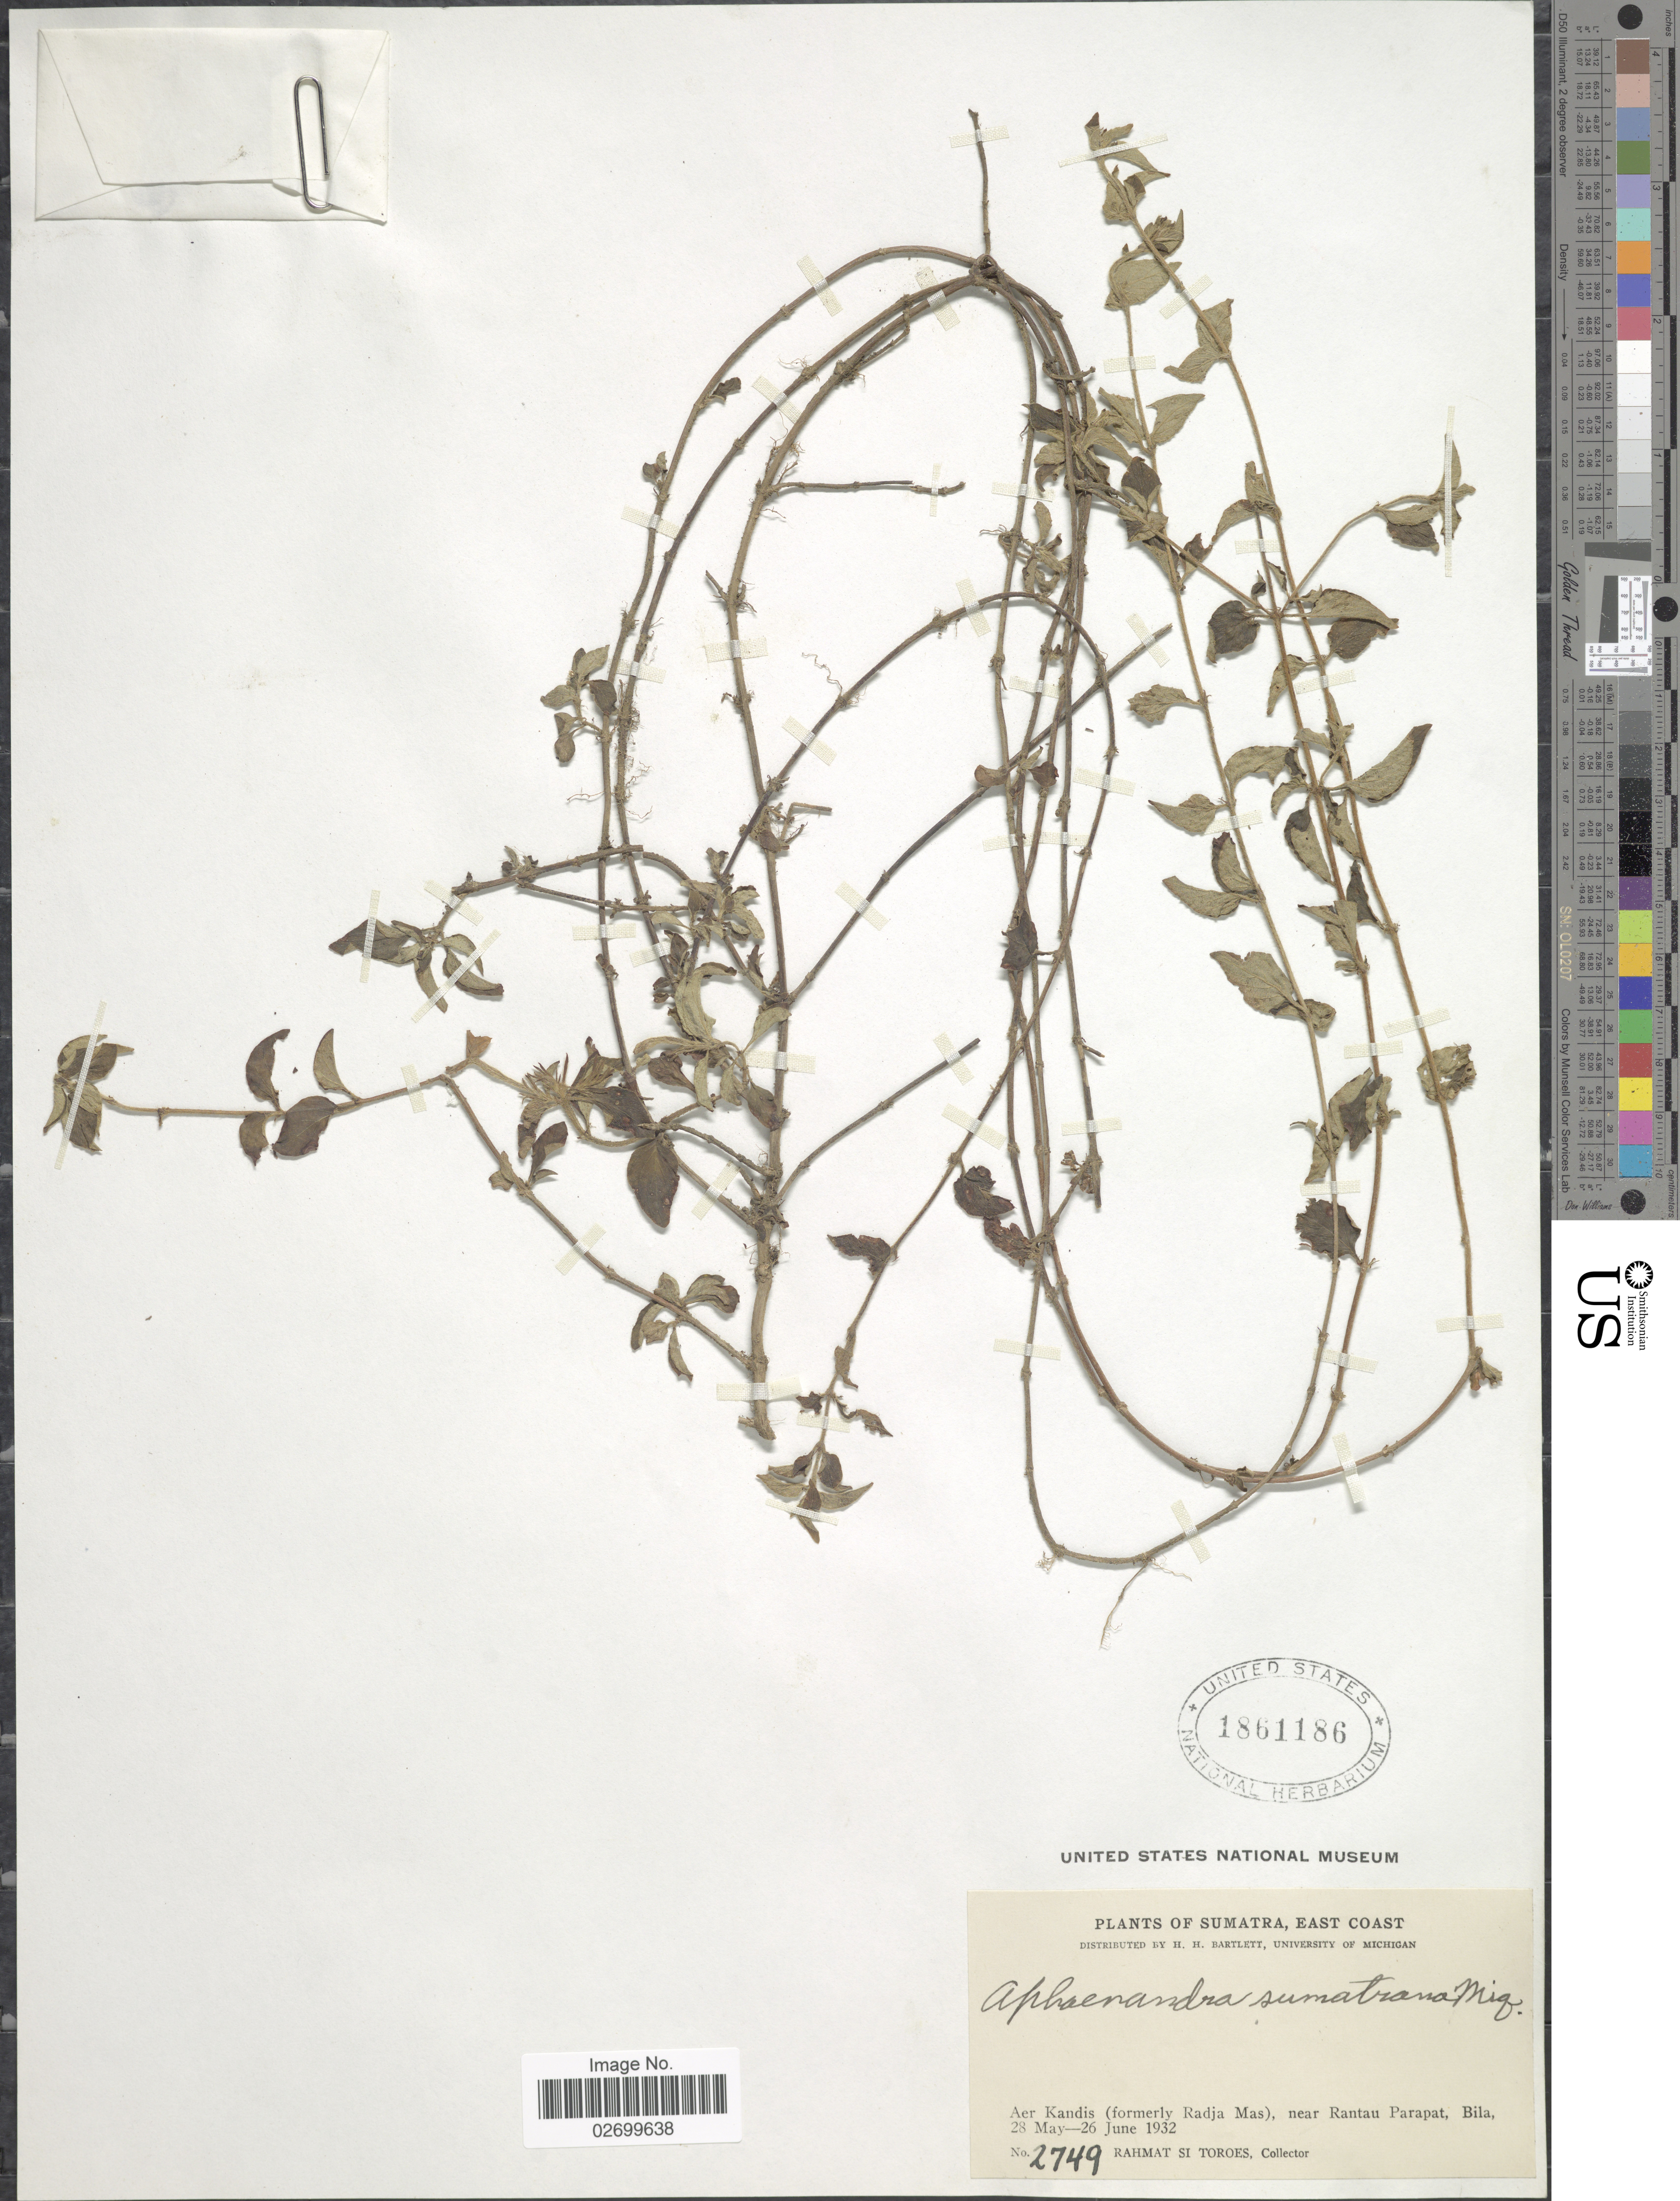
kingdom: Plantae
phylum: Tracheophyta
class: Magnoliopsida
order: Gentianales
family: Rubiaceae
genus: Aphaenandra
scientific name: Aphaenandra sumatrana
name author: Miq.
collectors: Rahmat Si Boeea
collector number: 2749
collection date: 1932-05-28/1932-06-26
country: Indonesia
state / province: Sumatra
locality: East Coast, Aer Kandis (formerly Radja Mas), near Rantau Parapat, Bila.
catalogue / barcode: US 1861186